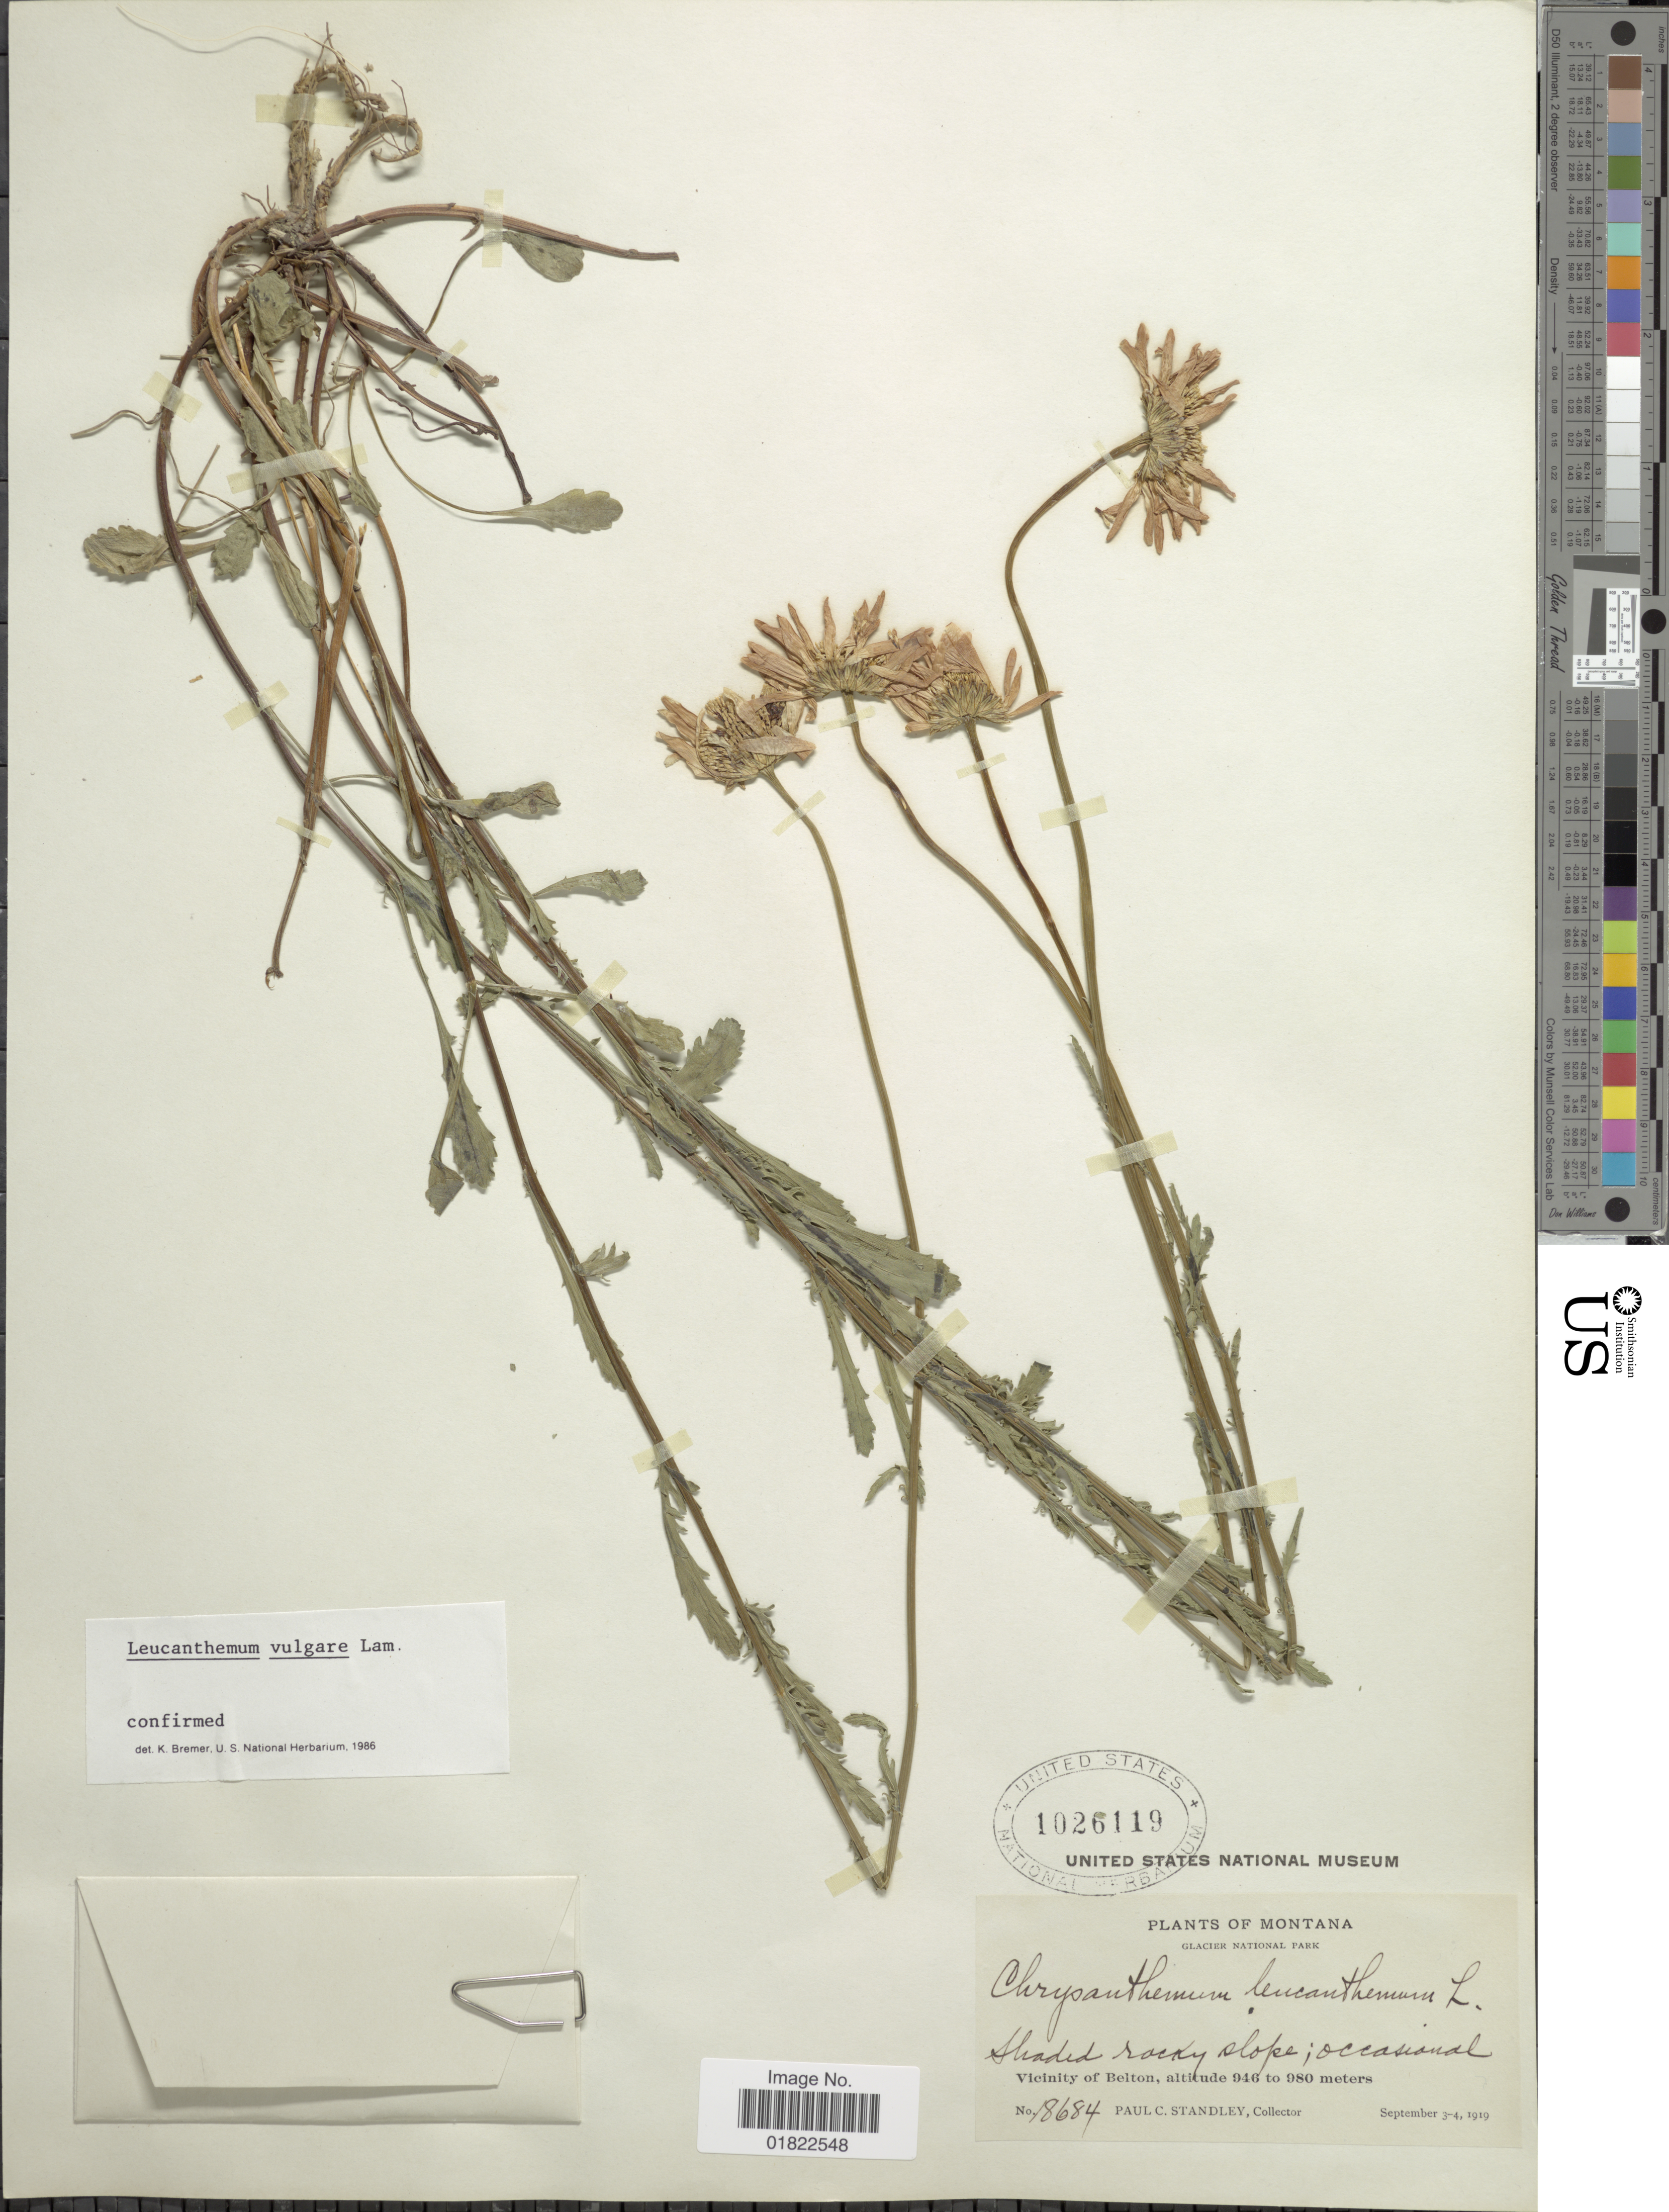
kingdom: Plantae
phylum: Tracheophyta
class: Magnoliopsida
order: Asterales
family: Asteraceae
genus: Leucanthemum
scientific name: Leucanthemum vulgare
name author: Lam.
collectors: P. C. Standley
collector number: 18684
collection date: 1919-09-03/1919-09-04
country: United States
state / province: Montana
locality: Glacier National Park, Shaded rocky slope; occasional, Vicinity of Belton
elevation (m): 946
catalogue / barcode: US 1026119